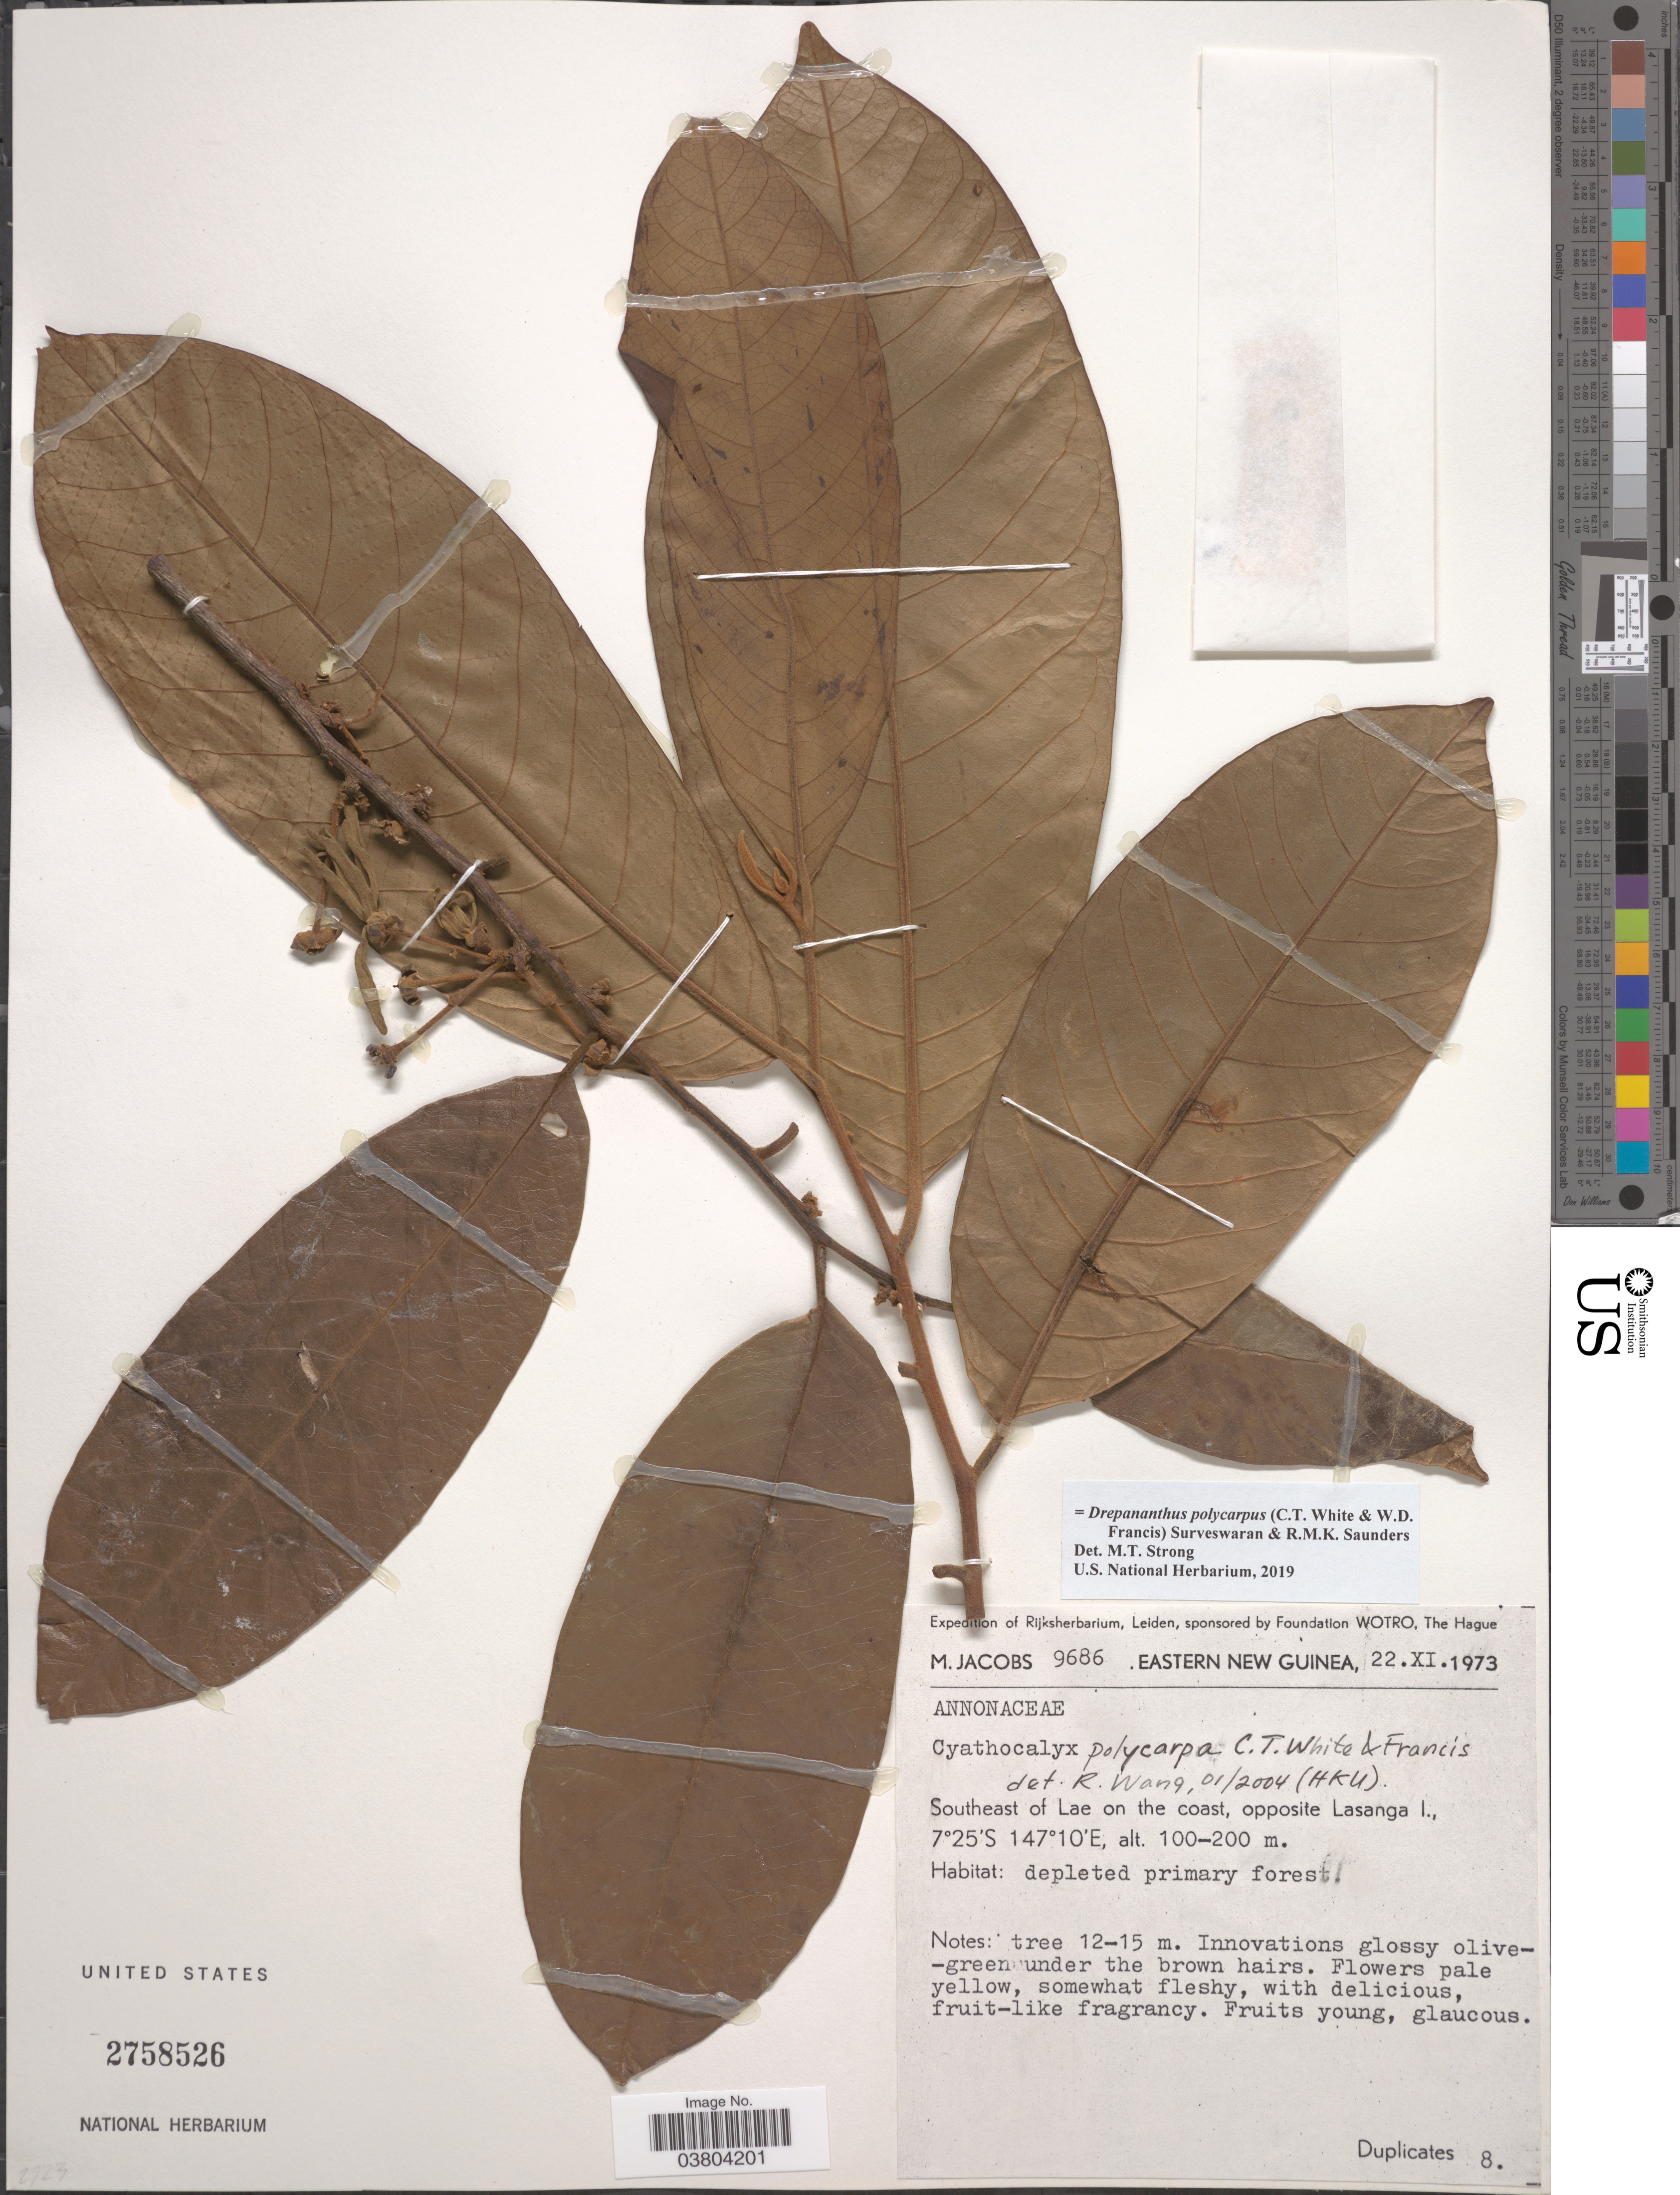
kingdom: Plantae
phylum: Tracheophyta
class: Magnoliopsida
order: Magnoliales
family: Annonaceae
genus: Drepananthus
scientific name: Drepananthus polycarpus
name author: (C.T. White & W.D. Francis) Surveswaran & R.M.K. Saunders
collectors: M. Jacobs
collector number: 9686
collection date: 1973-11-22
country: Papua New Guinea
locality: Eastern New Guinea. Southeast of Lae on the coast, opposite Lasanga I.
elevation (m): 100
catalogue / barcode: US 2758526